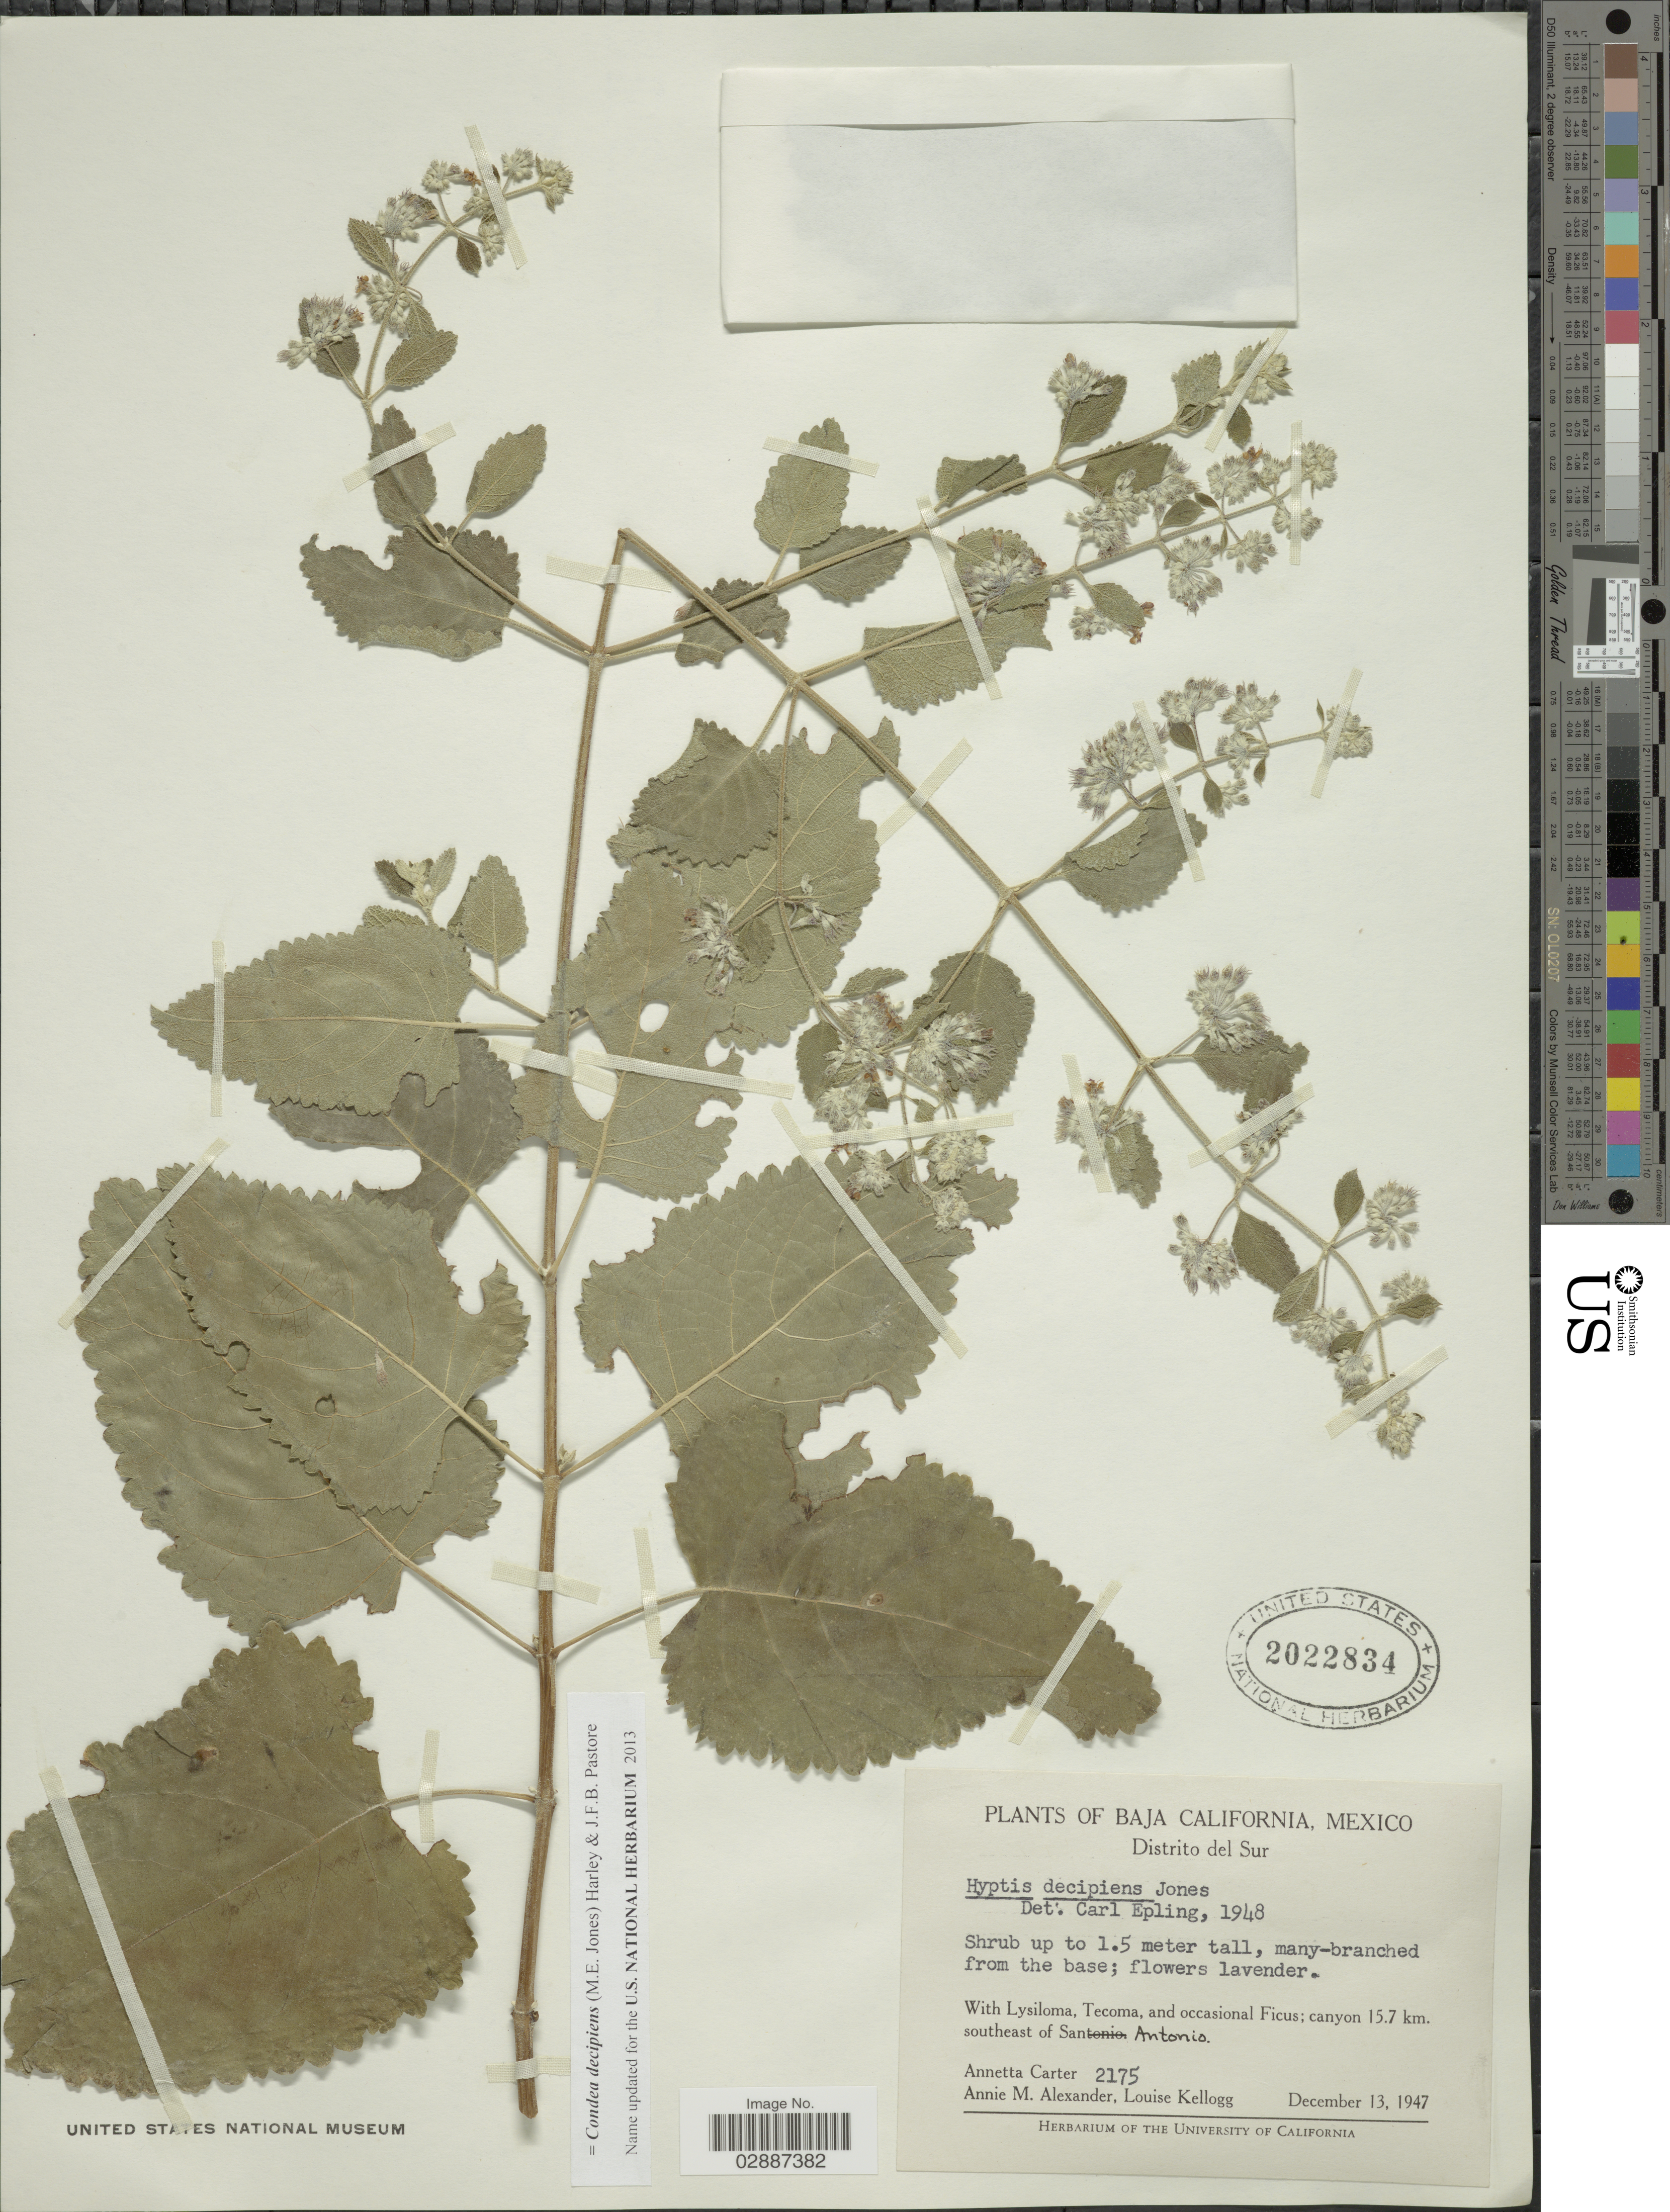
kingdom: Plantae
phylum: Tracheophyta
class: Magnoliopsida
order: Lamiales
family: Lamiaceae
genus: Condea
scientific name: Condea decipiens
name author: (M.E. Jones) Harley & J.F.B. Pastore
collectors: A. Carter, A. M. Alexander & L. Kellog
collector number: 2175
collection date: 1947-12-13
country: Mexico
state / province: Baja California Sur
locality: Distrito del Sur. With Lysiloma, Tecoma, and occasional Ficus; canyon 15.7 km. southeast of Antonio.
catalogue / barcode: US 2022834